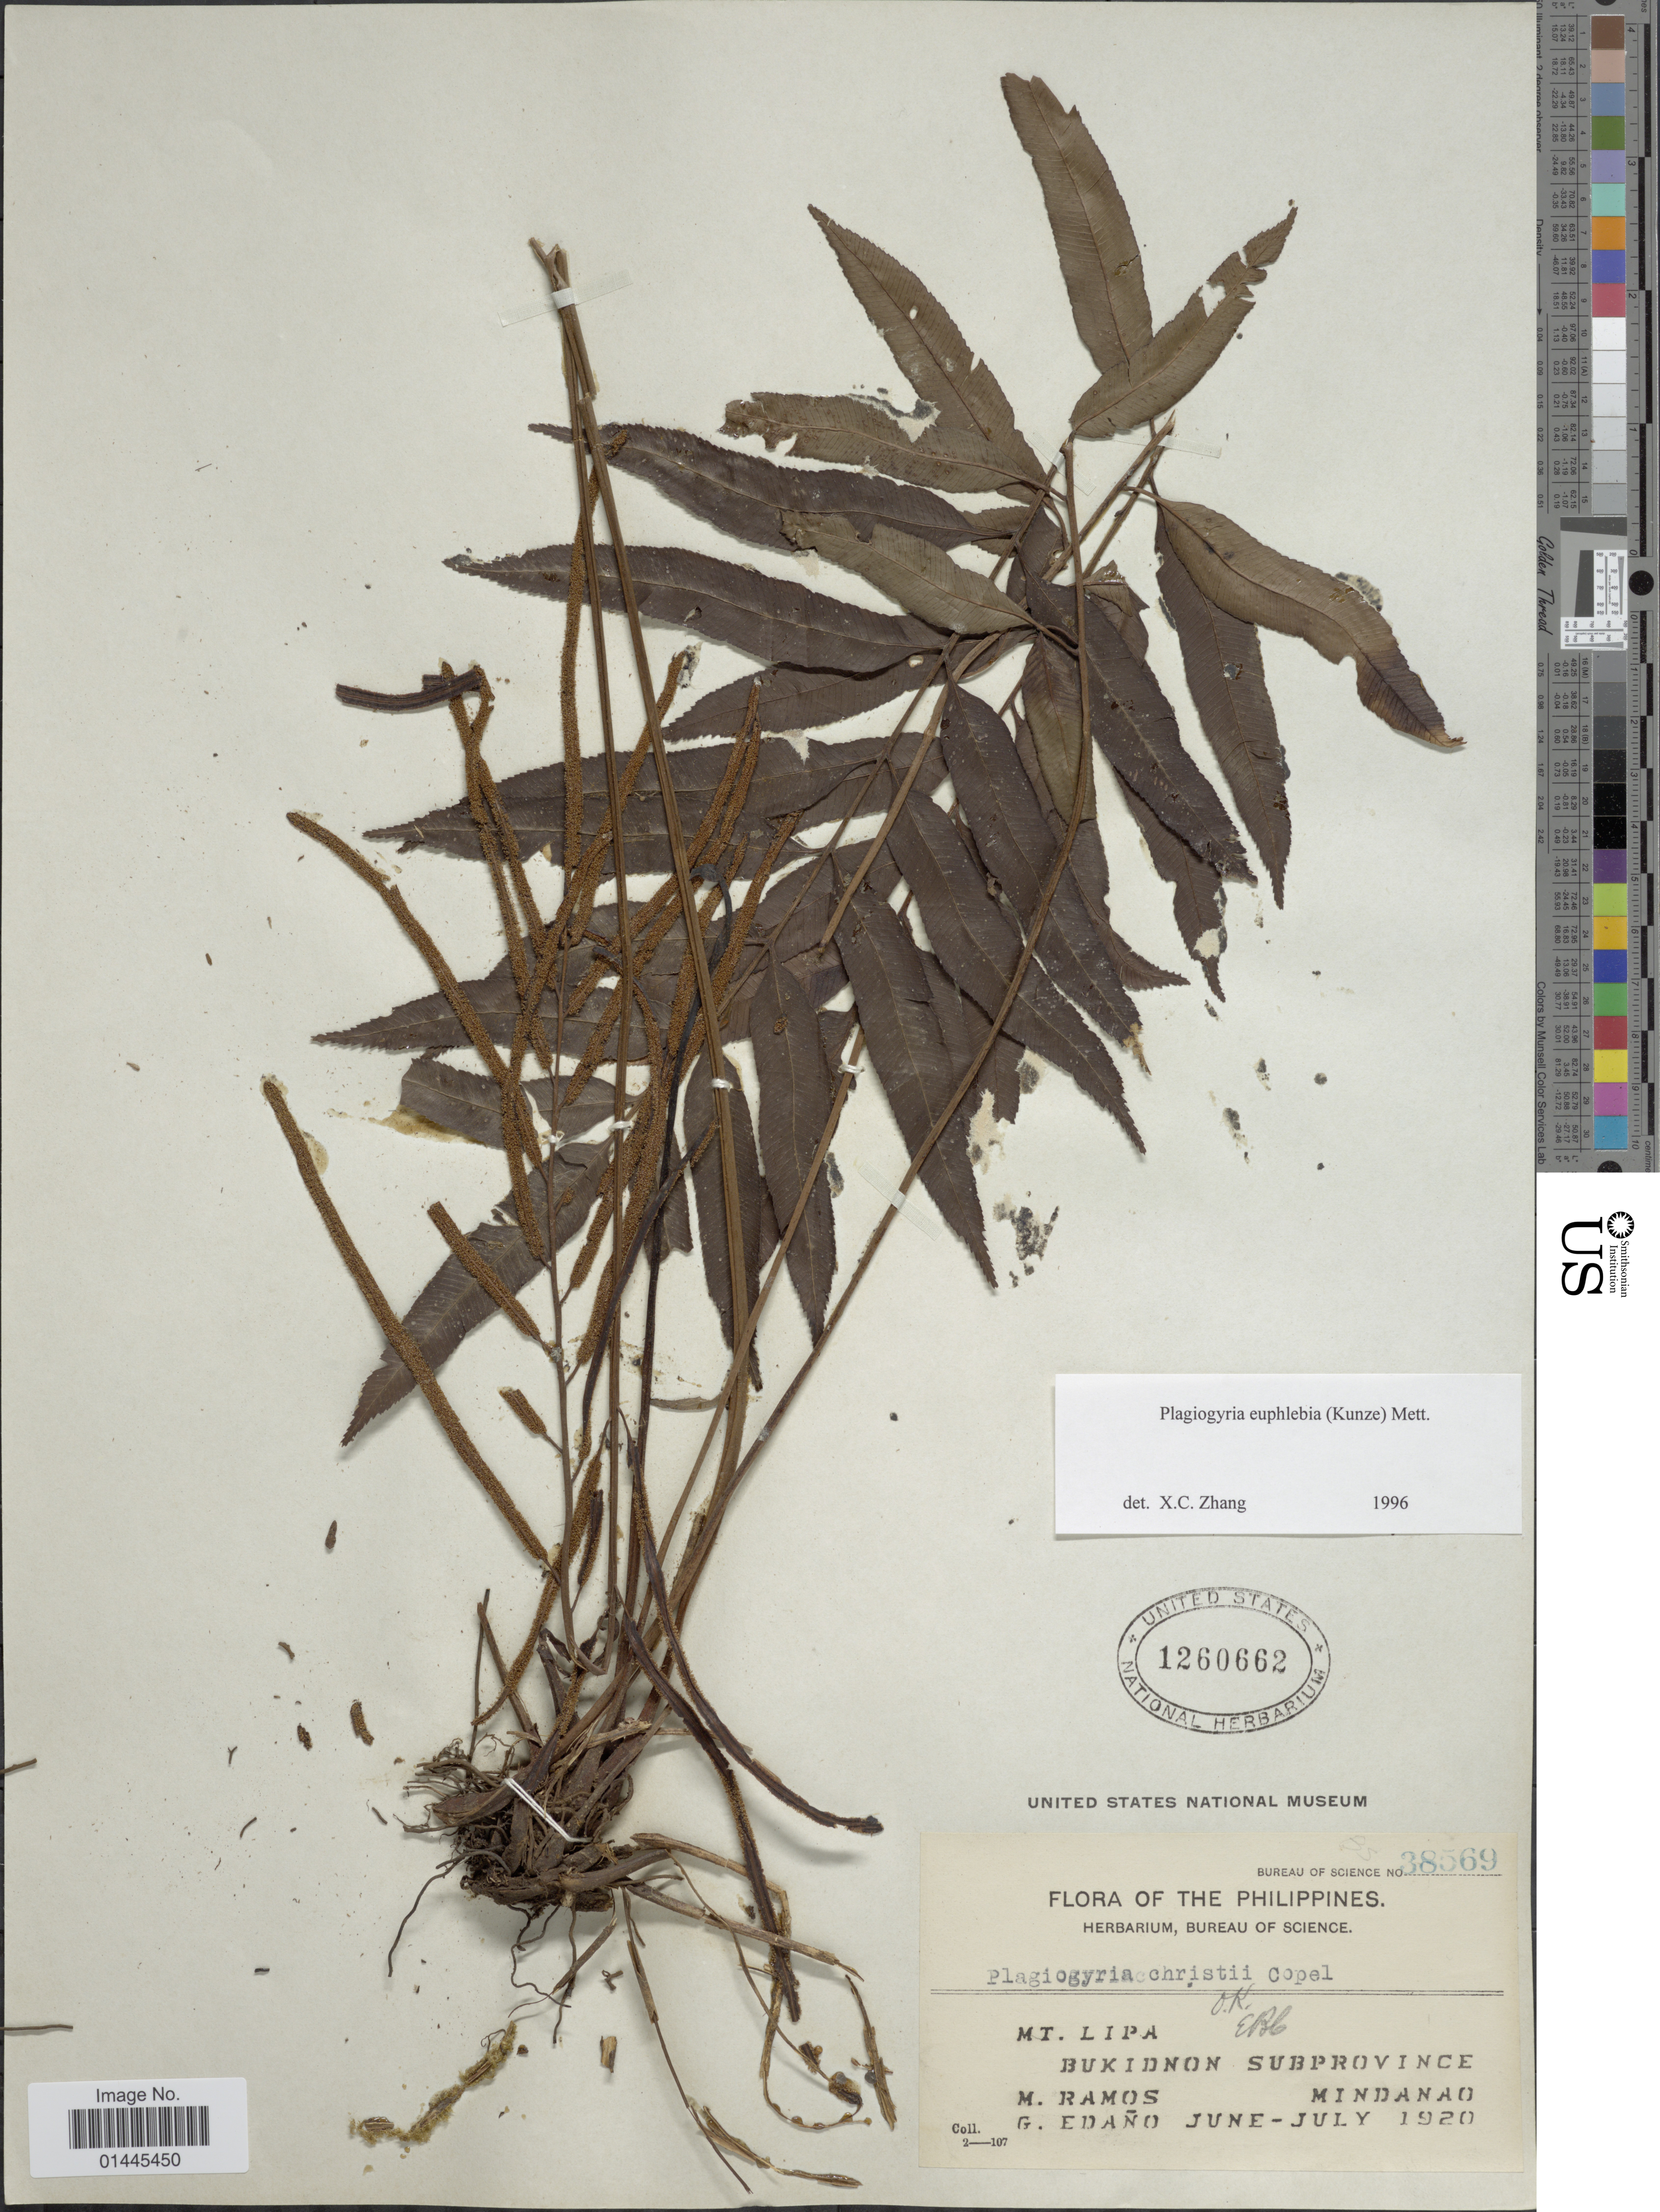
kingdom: Plantae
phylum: Tracheophyta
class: Polypodiopsida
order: Cyatheales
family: Plagiogyriaceae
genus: Plagiogyria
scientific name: Plagiogyria euphlebia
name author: (Kunze) Mett.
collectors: M. Ramos & G. Edaño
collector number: Bureau of Science 38569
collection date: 1920-06/1920-07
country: Philippines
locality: Mt. Lipa, Bukidnon subprovince, Mindanao.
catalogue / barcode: US 1260662